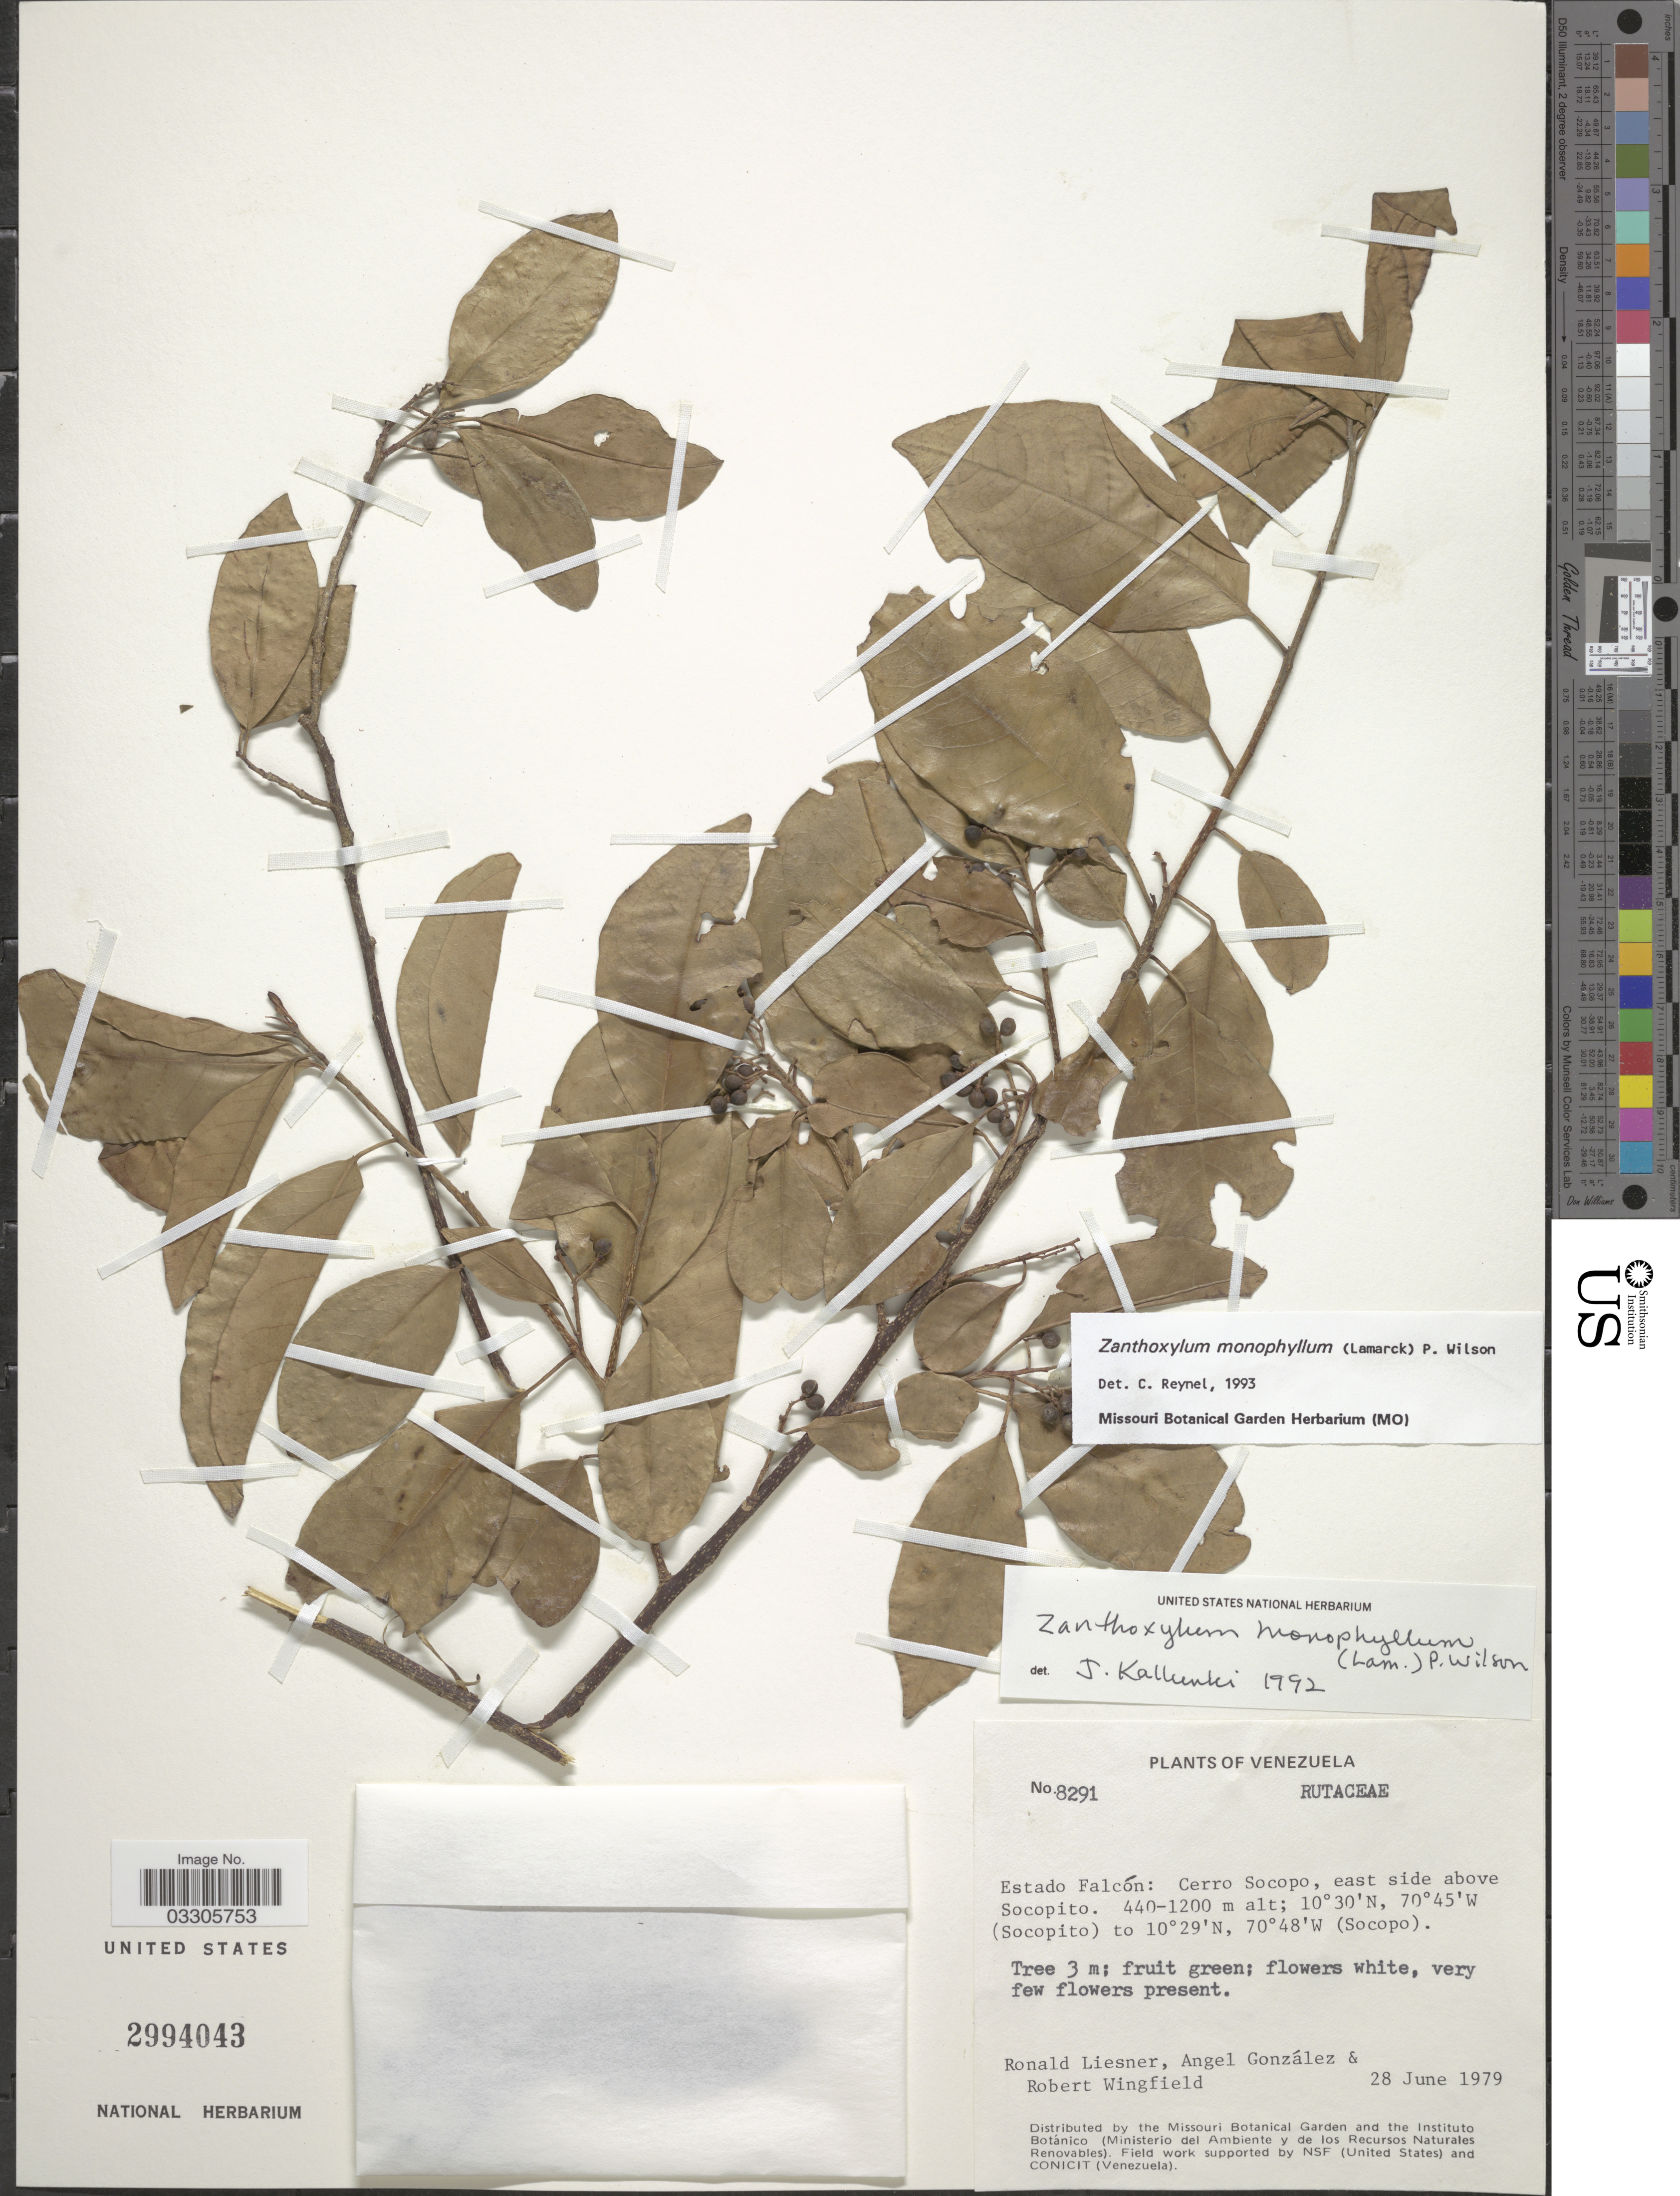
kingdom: Plantae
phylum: Tracheophyta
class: Magnoliopsida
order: Sapindales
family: Rutaceae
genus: Zanthoxylum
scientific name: Zanthoxylum monophyllum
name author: (Lam.) P. Wilson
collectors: R. L. Liesner, A. C. González & R. C. Wingfield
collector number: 8291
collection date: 1979-06-28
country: Venezuela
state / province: Falcón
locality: Cerro Socopo, east side above Socopito.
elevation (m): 440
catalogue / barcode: US 2994043